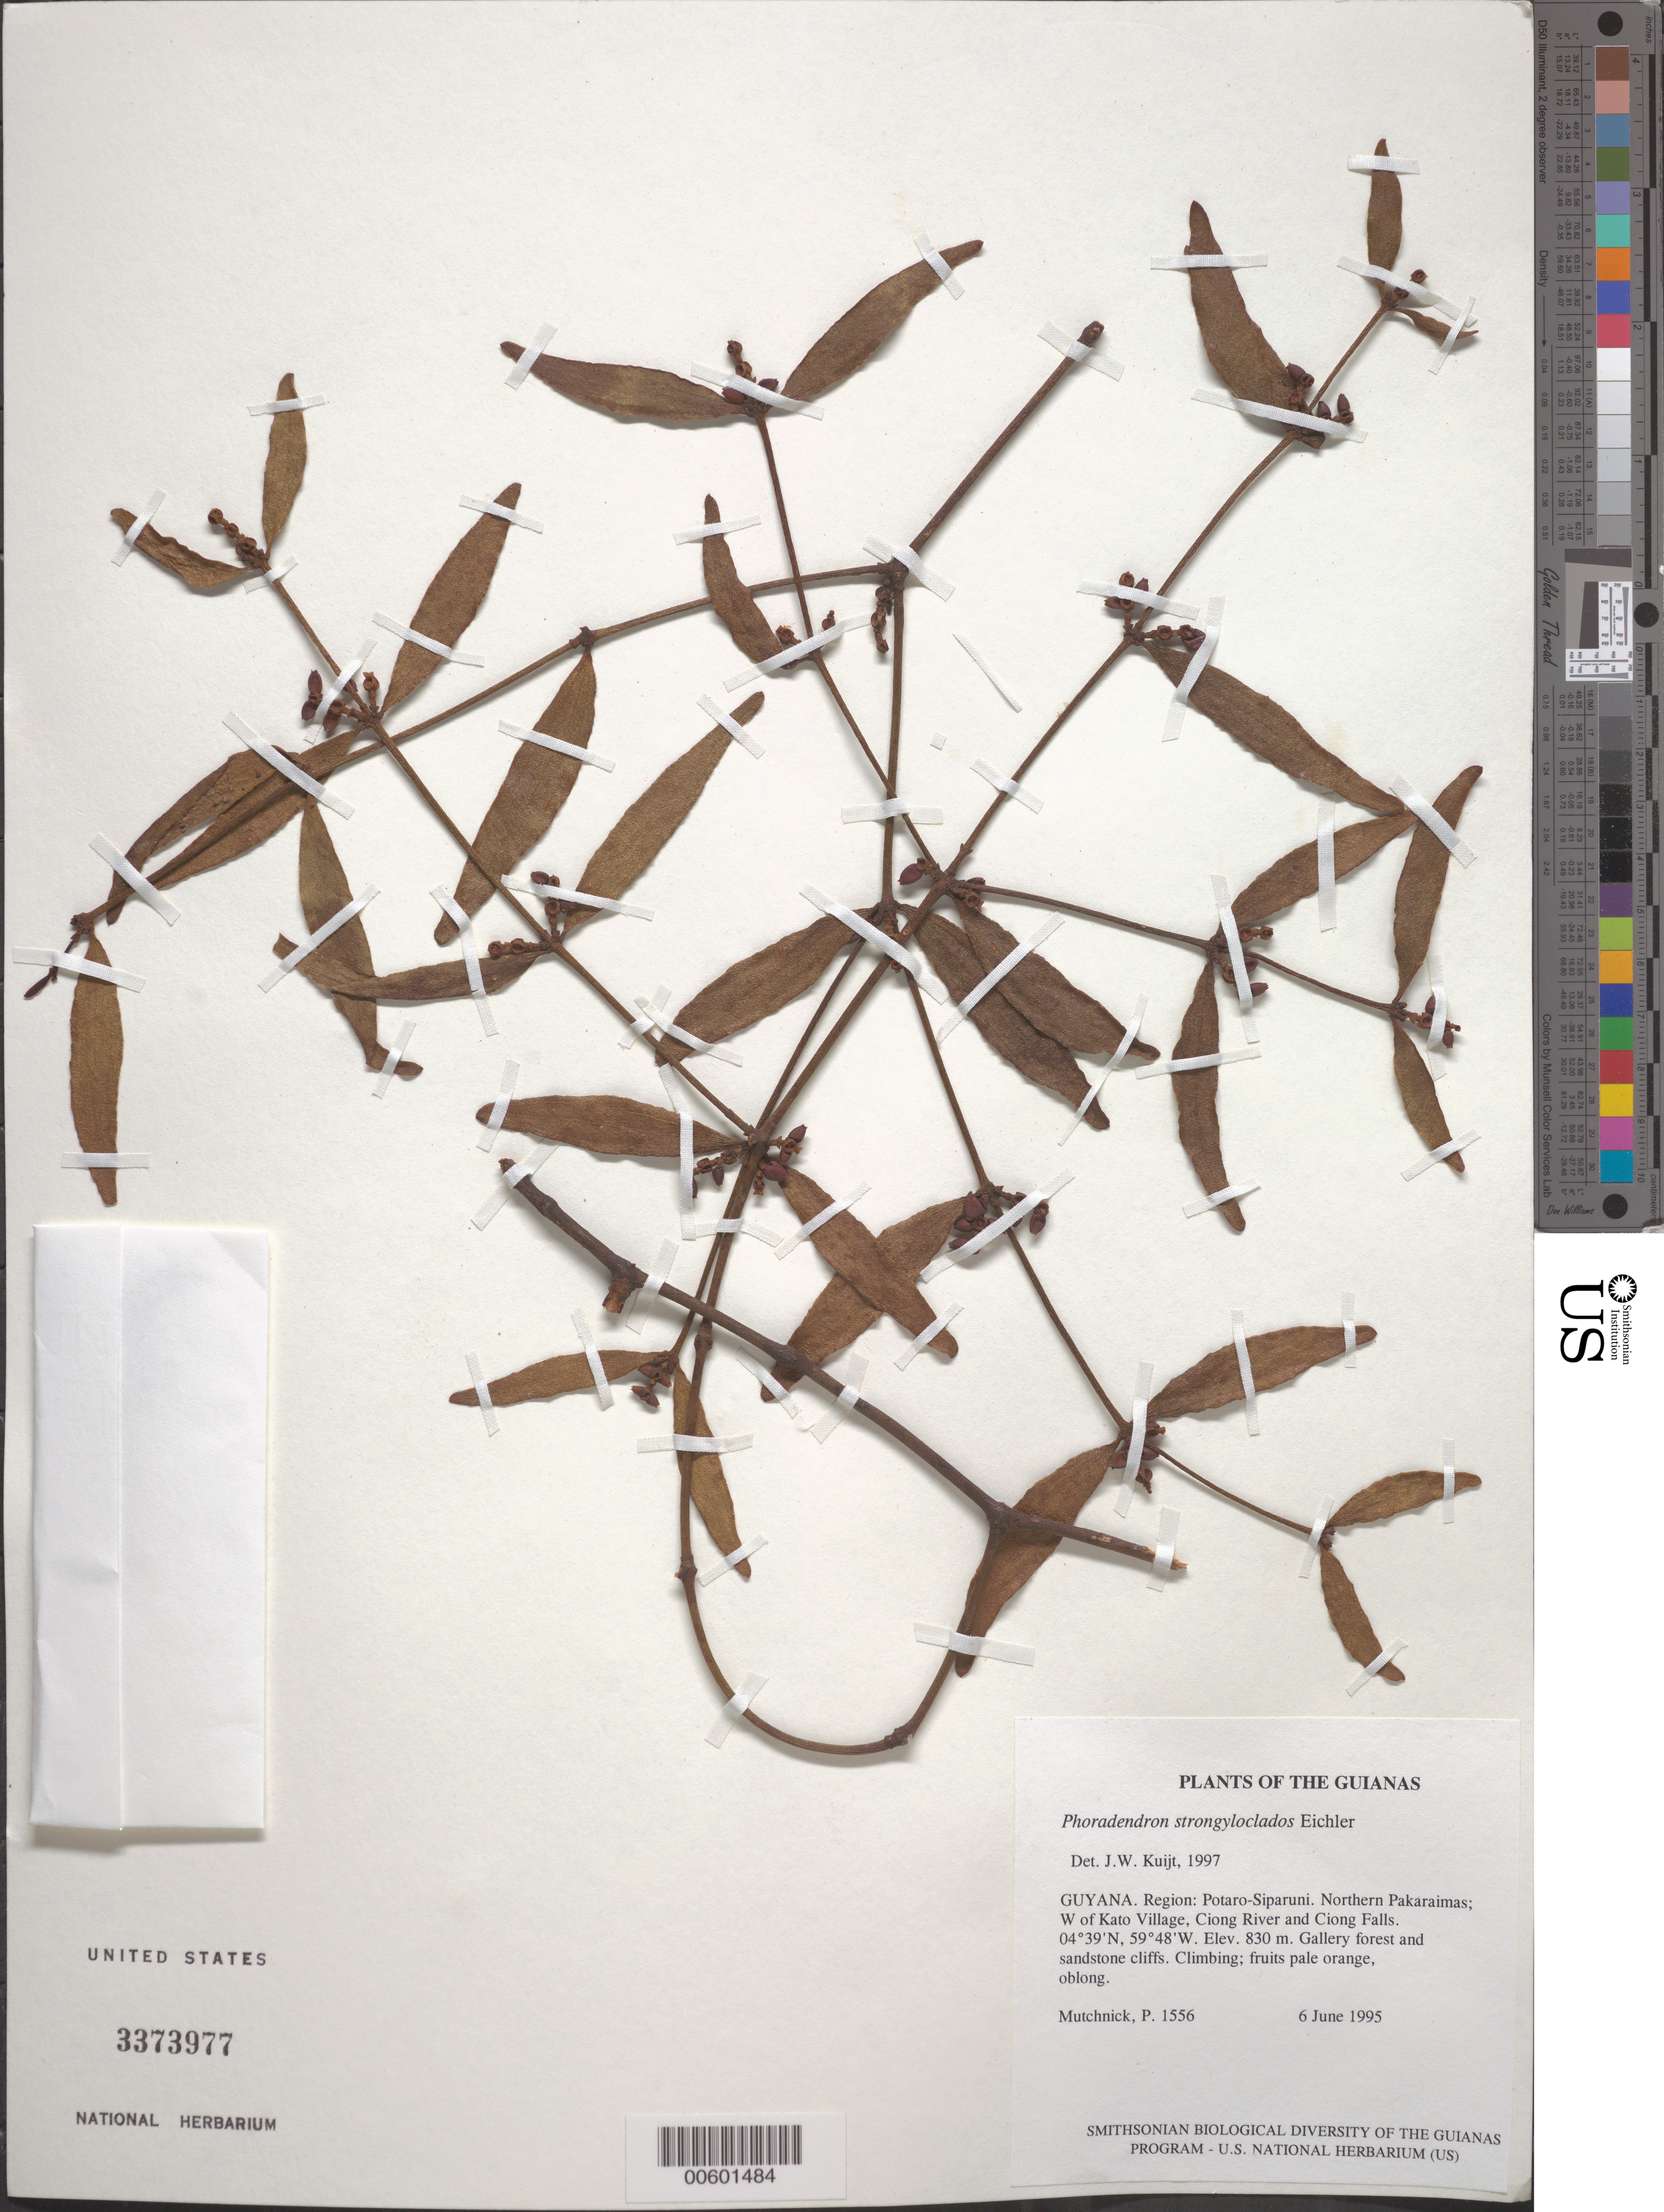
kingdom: Plantae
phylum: Tracheophyta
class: Magnoliopsida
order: Santalales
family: Viscaceae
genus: Phoradendron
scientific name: Phoradendron strongyloclados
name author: Eichler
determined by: Kuijt, Job, (CANADA)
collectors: P. Mutchnick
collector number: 1556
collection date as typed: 6 June 1995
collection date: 1995-06-06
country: Guyana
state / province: Potaro-Siparuni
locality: Northern Pakaraimas; W of Kato Village, Ciong River and Ciong Falls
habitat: Gallery forest and sandstone cliffs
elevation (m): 830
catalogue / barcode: US 3373977